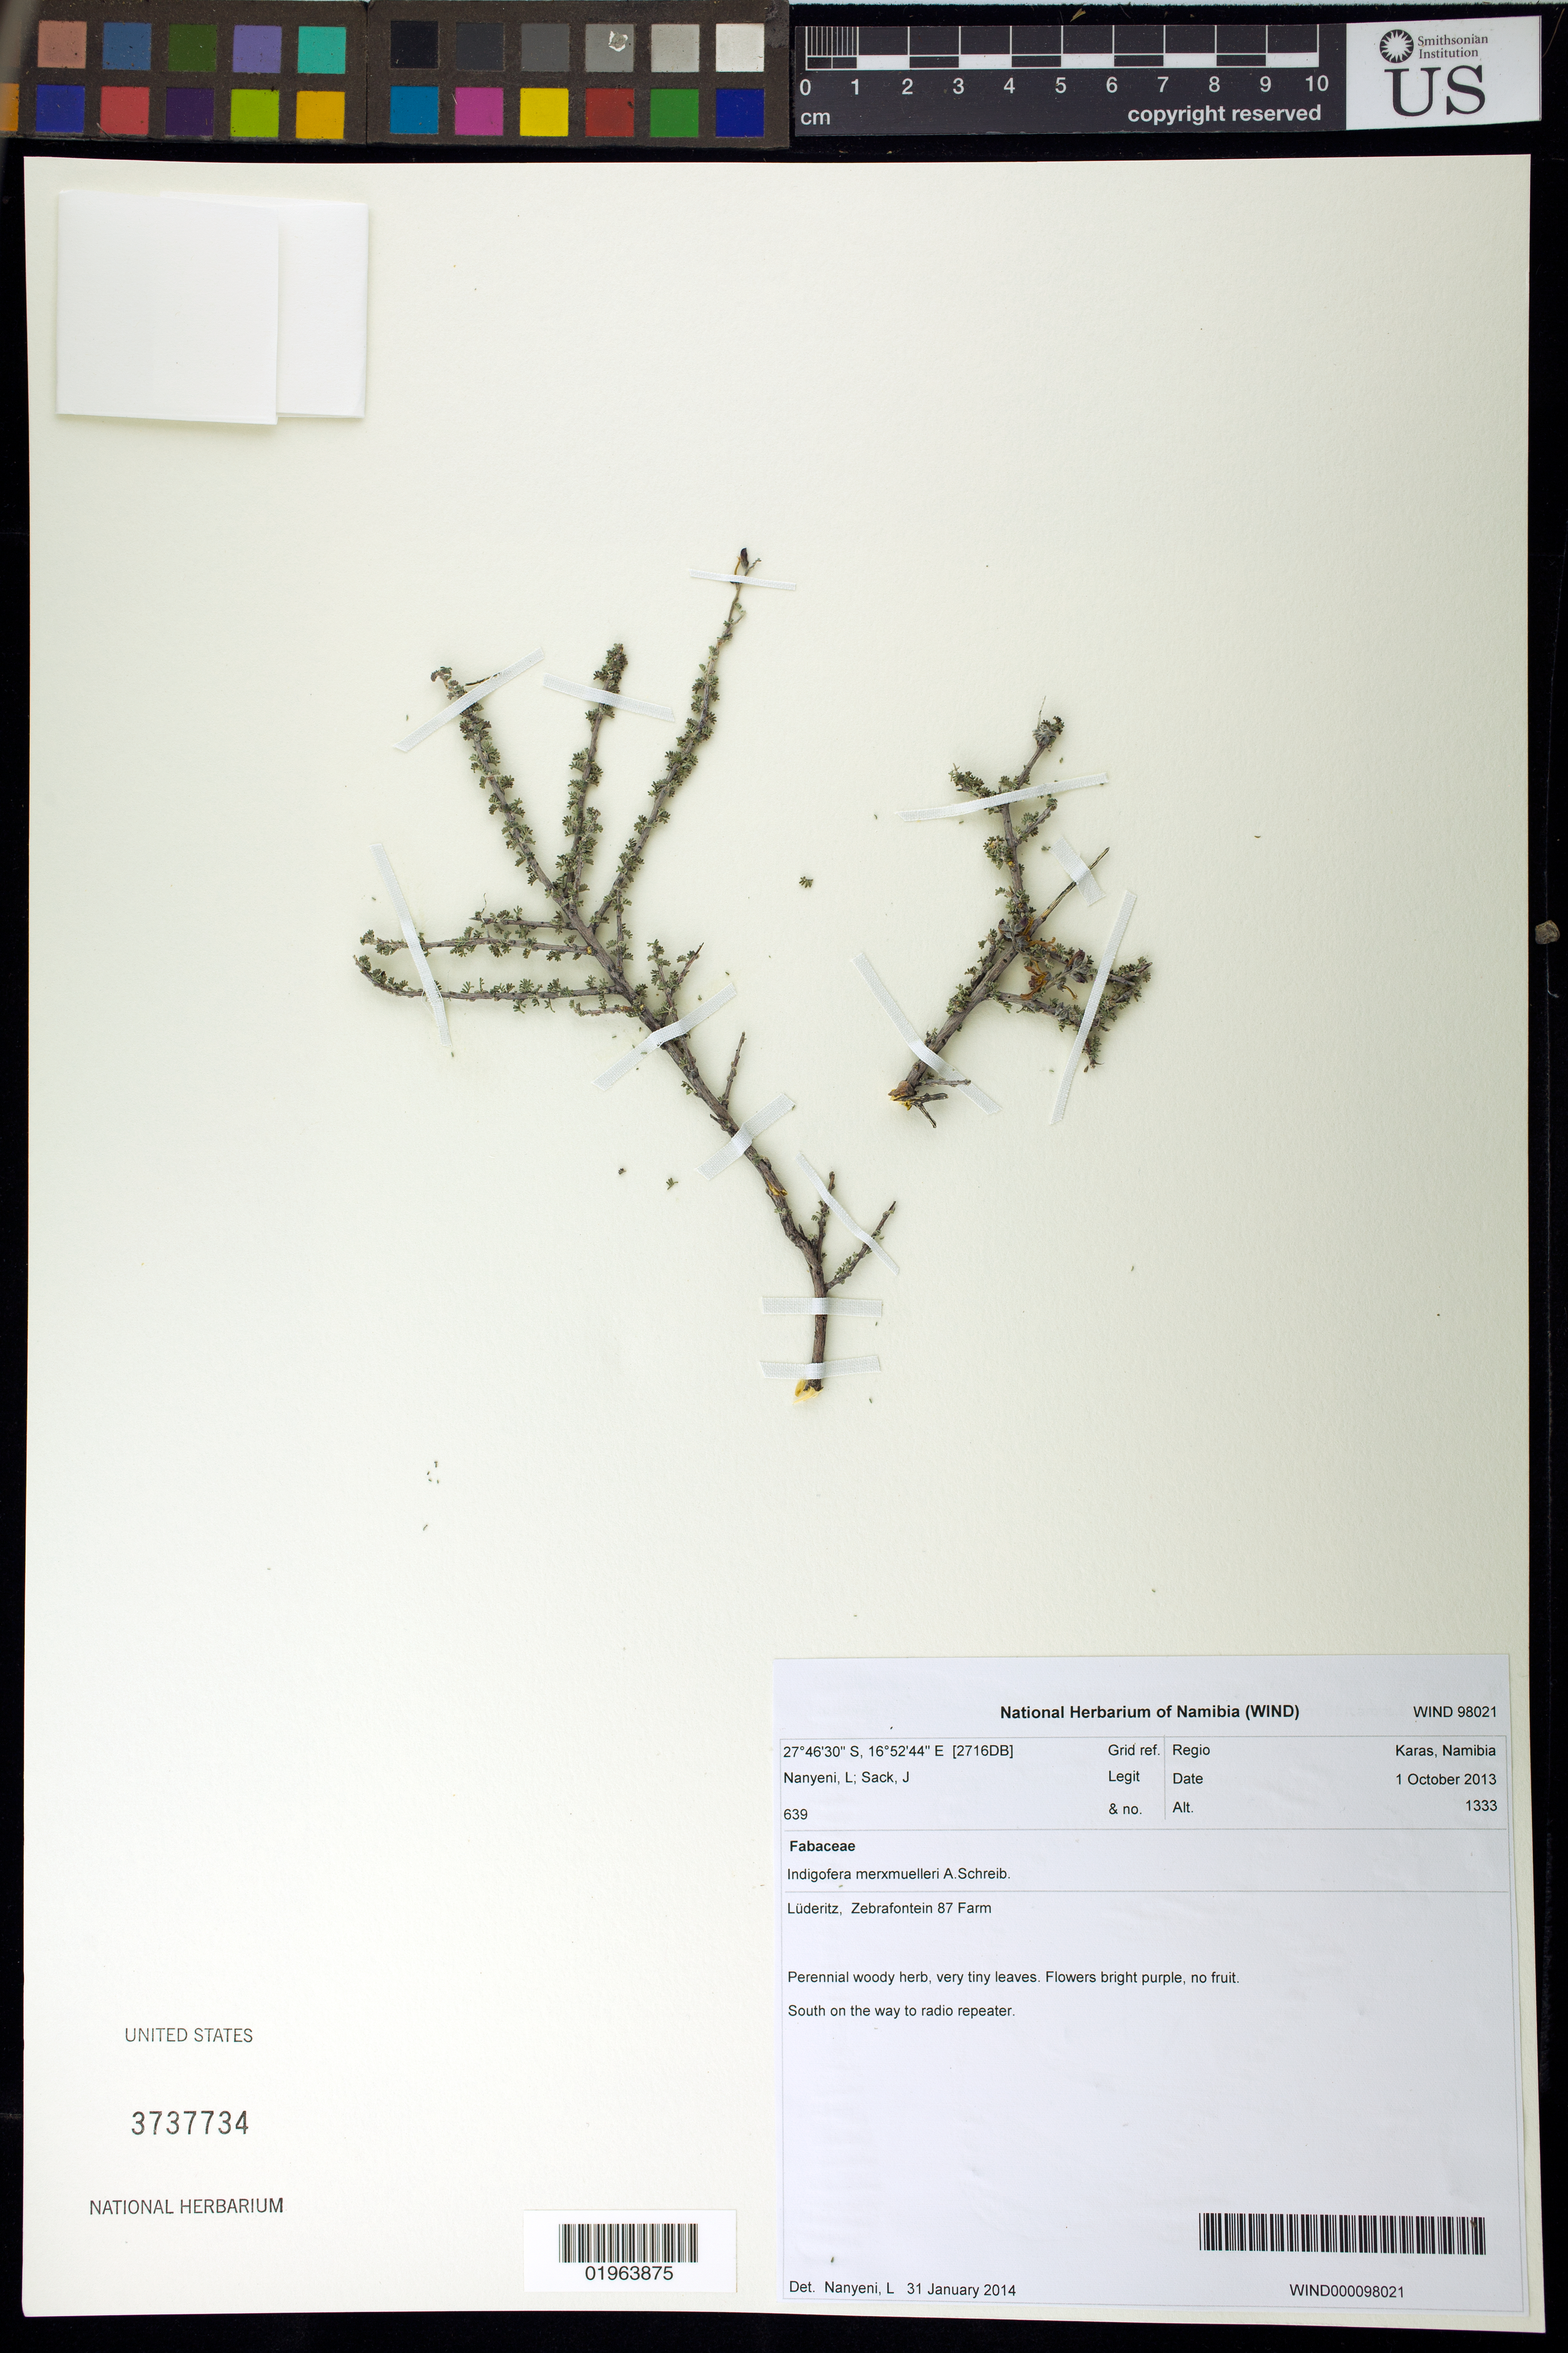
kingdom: Plantae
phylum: Tracheophyta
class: Magnoliopsida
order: Fabales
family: Fabaceae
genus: Indigofera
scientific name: Indigofera merxmuelleri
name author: A. Schreib.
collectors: L. Nanyeni & J. Sack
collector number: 639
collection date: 2013-10-01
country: Namibia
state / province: Karas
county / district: Luderitz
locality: Zebrafontein 87 Farm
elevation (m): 1333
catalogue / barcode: US 3737734